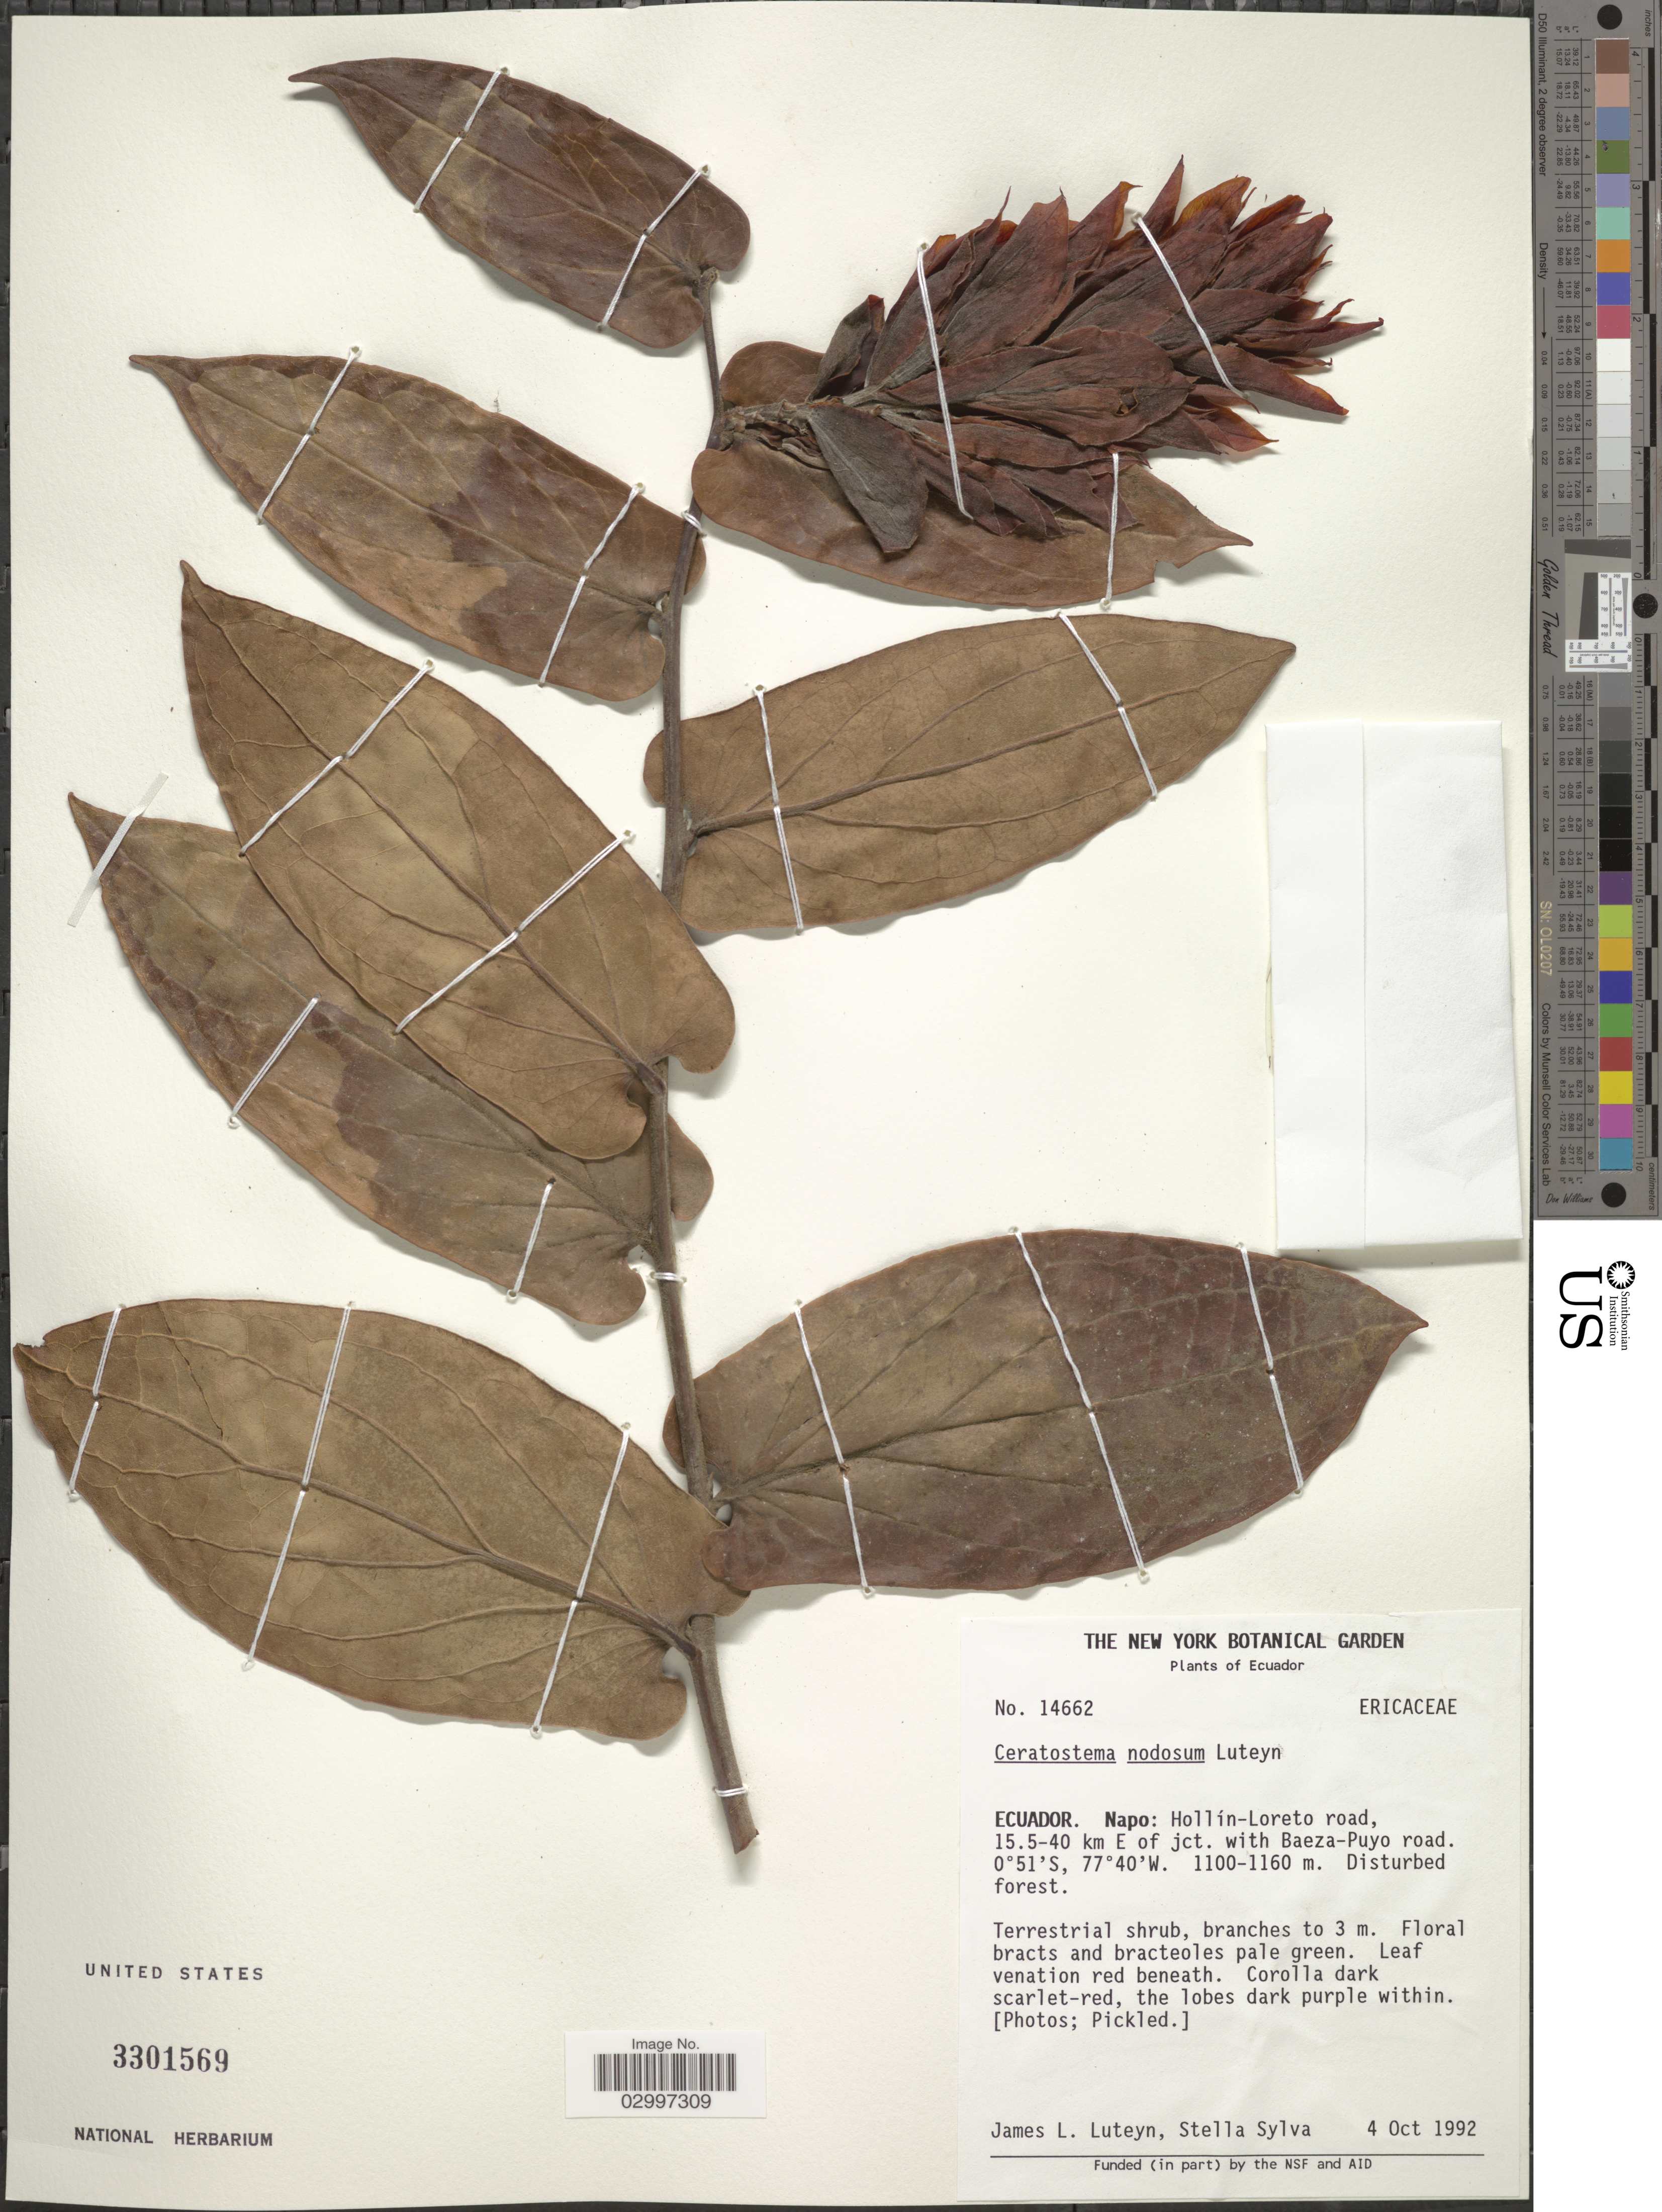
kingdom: Plantae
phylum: Tracheophyta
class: Magnoliopsida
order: Ericales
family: Ericaceae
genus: Ceratostema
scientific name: Ceratostema nodosum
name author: Luteyn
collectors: J. Luteyn & S. Sylva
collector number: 14662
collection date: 1992-10-04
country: Ecuador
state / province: Napo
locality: Hollín-Loreto road, 15.5-40 km E of jct. with Baeza-Puyo road.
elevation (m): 1100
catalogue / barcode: US 3301569